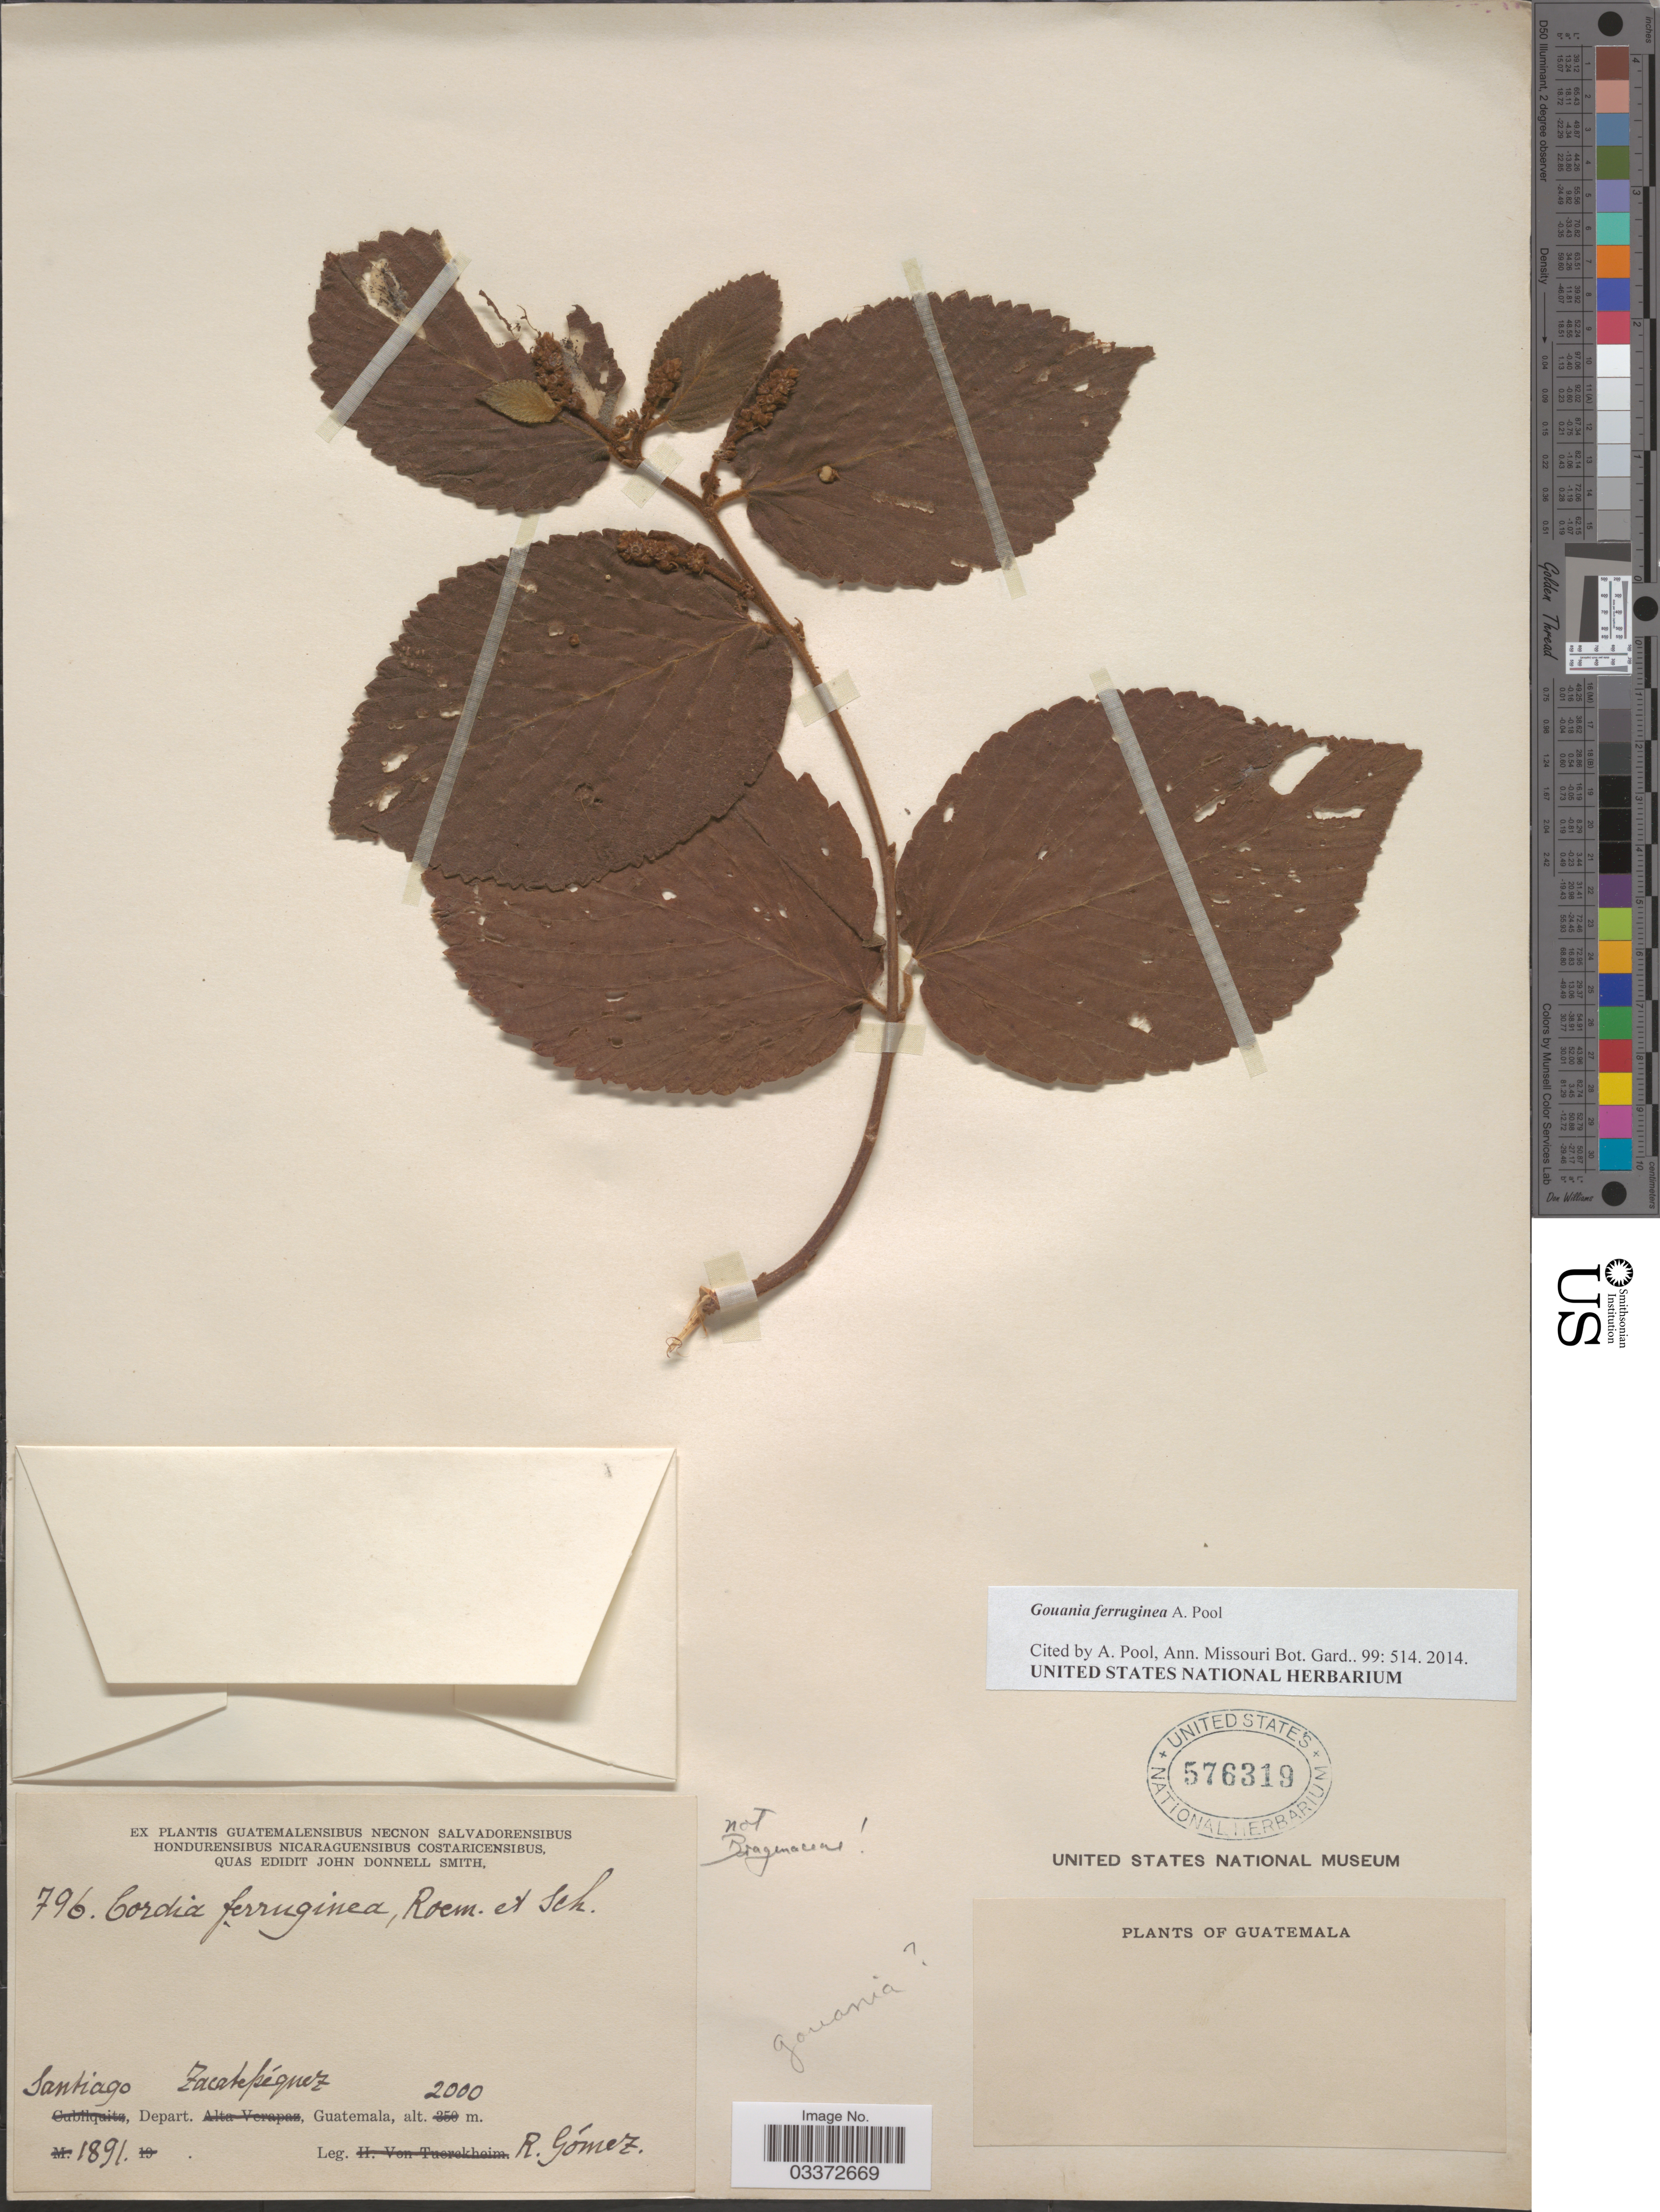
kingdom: Plantae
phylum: Tracheophyta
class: Magnoliopsida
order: Rosales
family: Rhamnaceae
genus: Gouania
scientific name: Gouania ferruginea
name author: A. Pool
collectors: R. Gómez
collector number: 796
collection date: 1891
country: Guatemala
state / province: Sacatepéquez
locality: Santiago, Depart. Zacatepéquez.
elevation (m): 2000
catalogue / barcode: US 576319